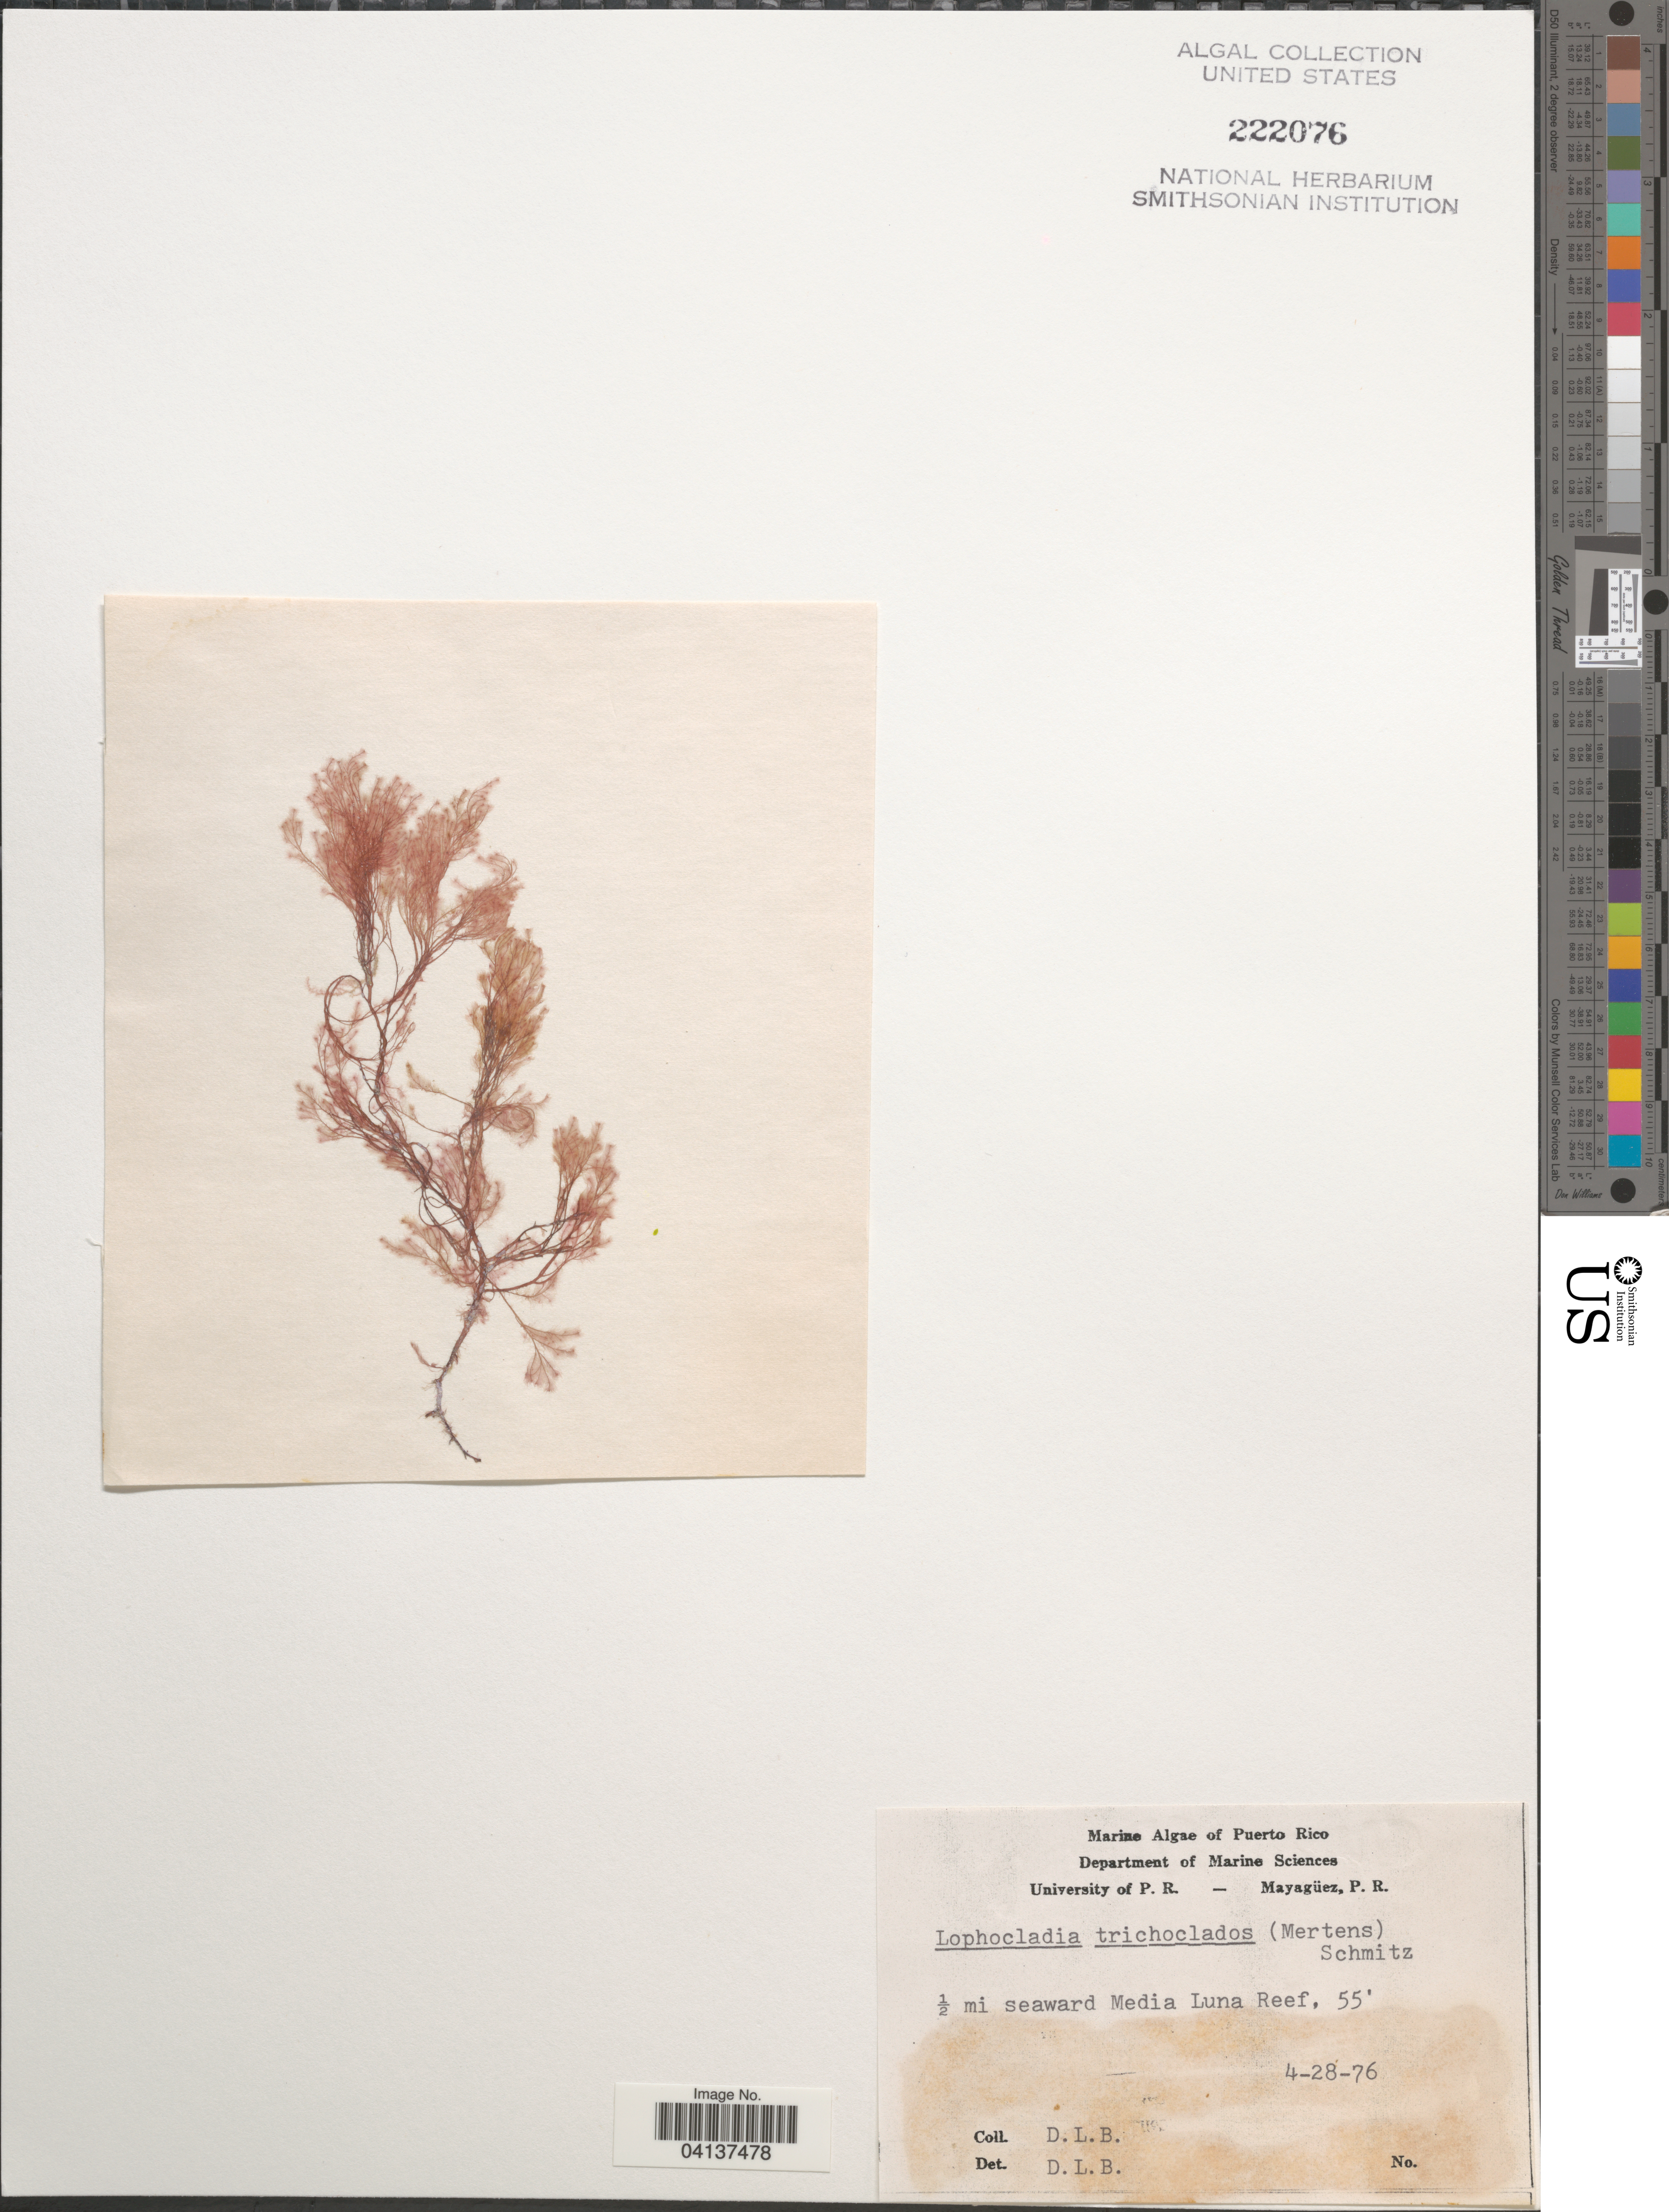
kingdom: Plantae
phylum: Rhodophyta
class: Florideophyceae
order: Ceramiales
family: Rhodomelaceae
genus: Lophocladia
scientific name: Lophocladia trichoclados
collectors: D. L. B.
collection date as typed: Transcribed d/m/y: 28/4/76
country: Puerto Rico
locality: ½ mi seaward Media Luna Reef.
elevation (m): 17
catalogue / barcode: US 222076